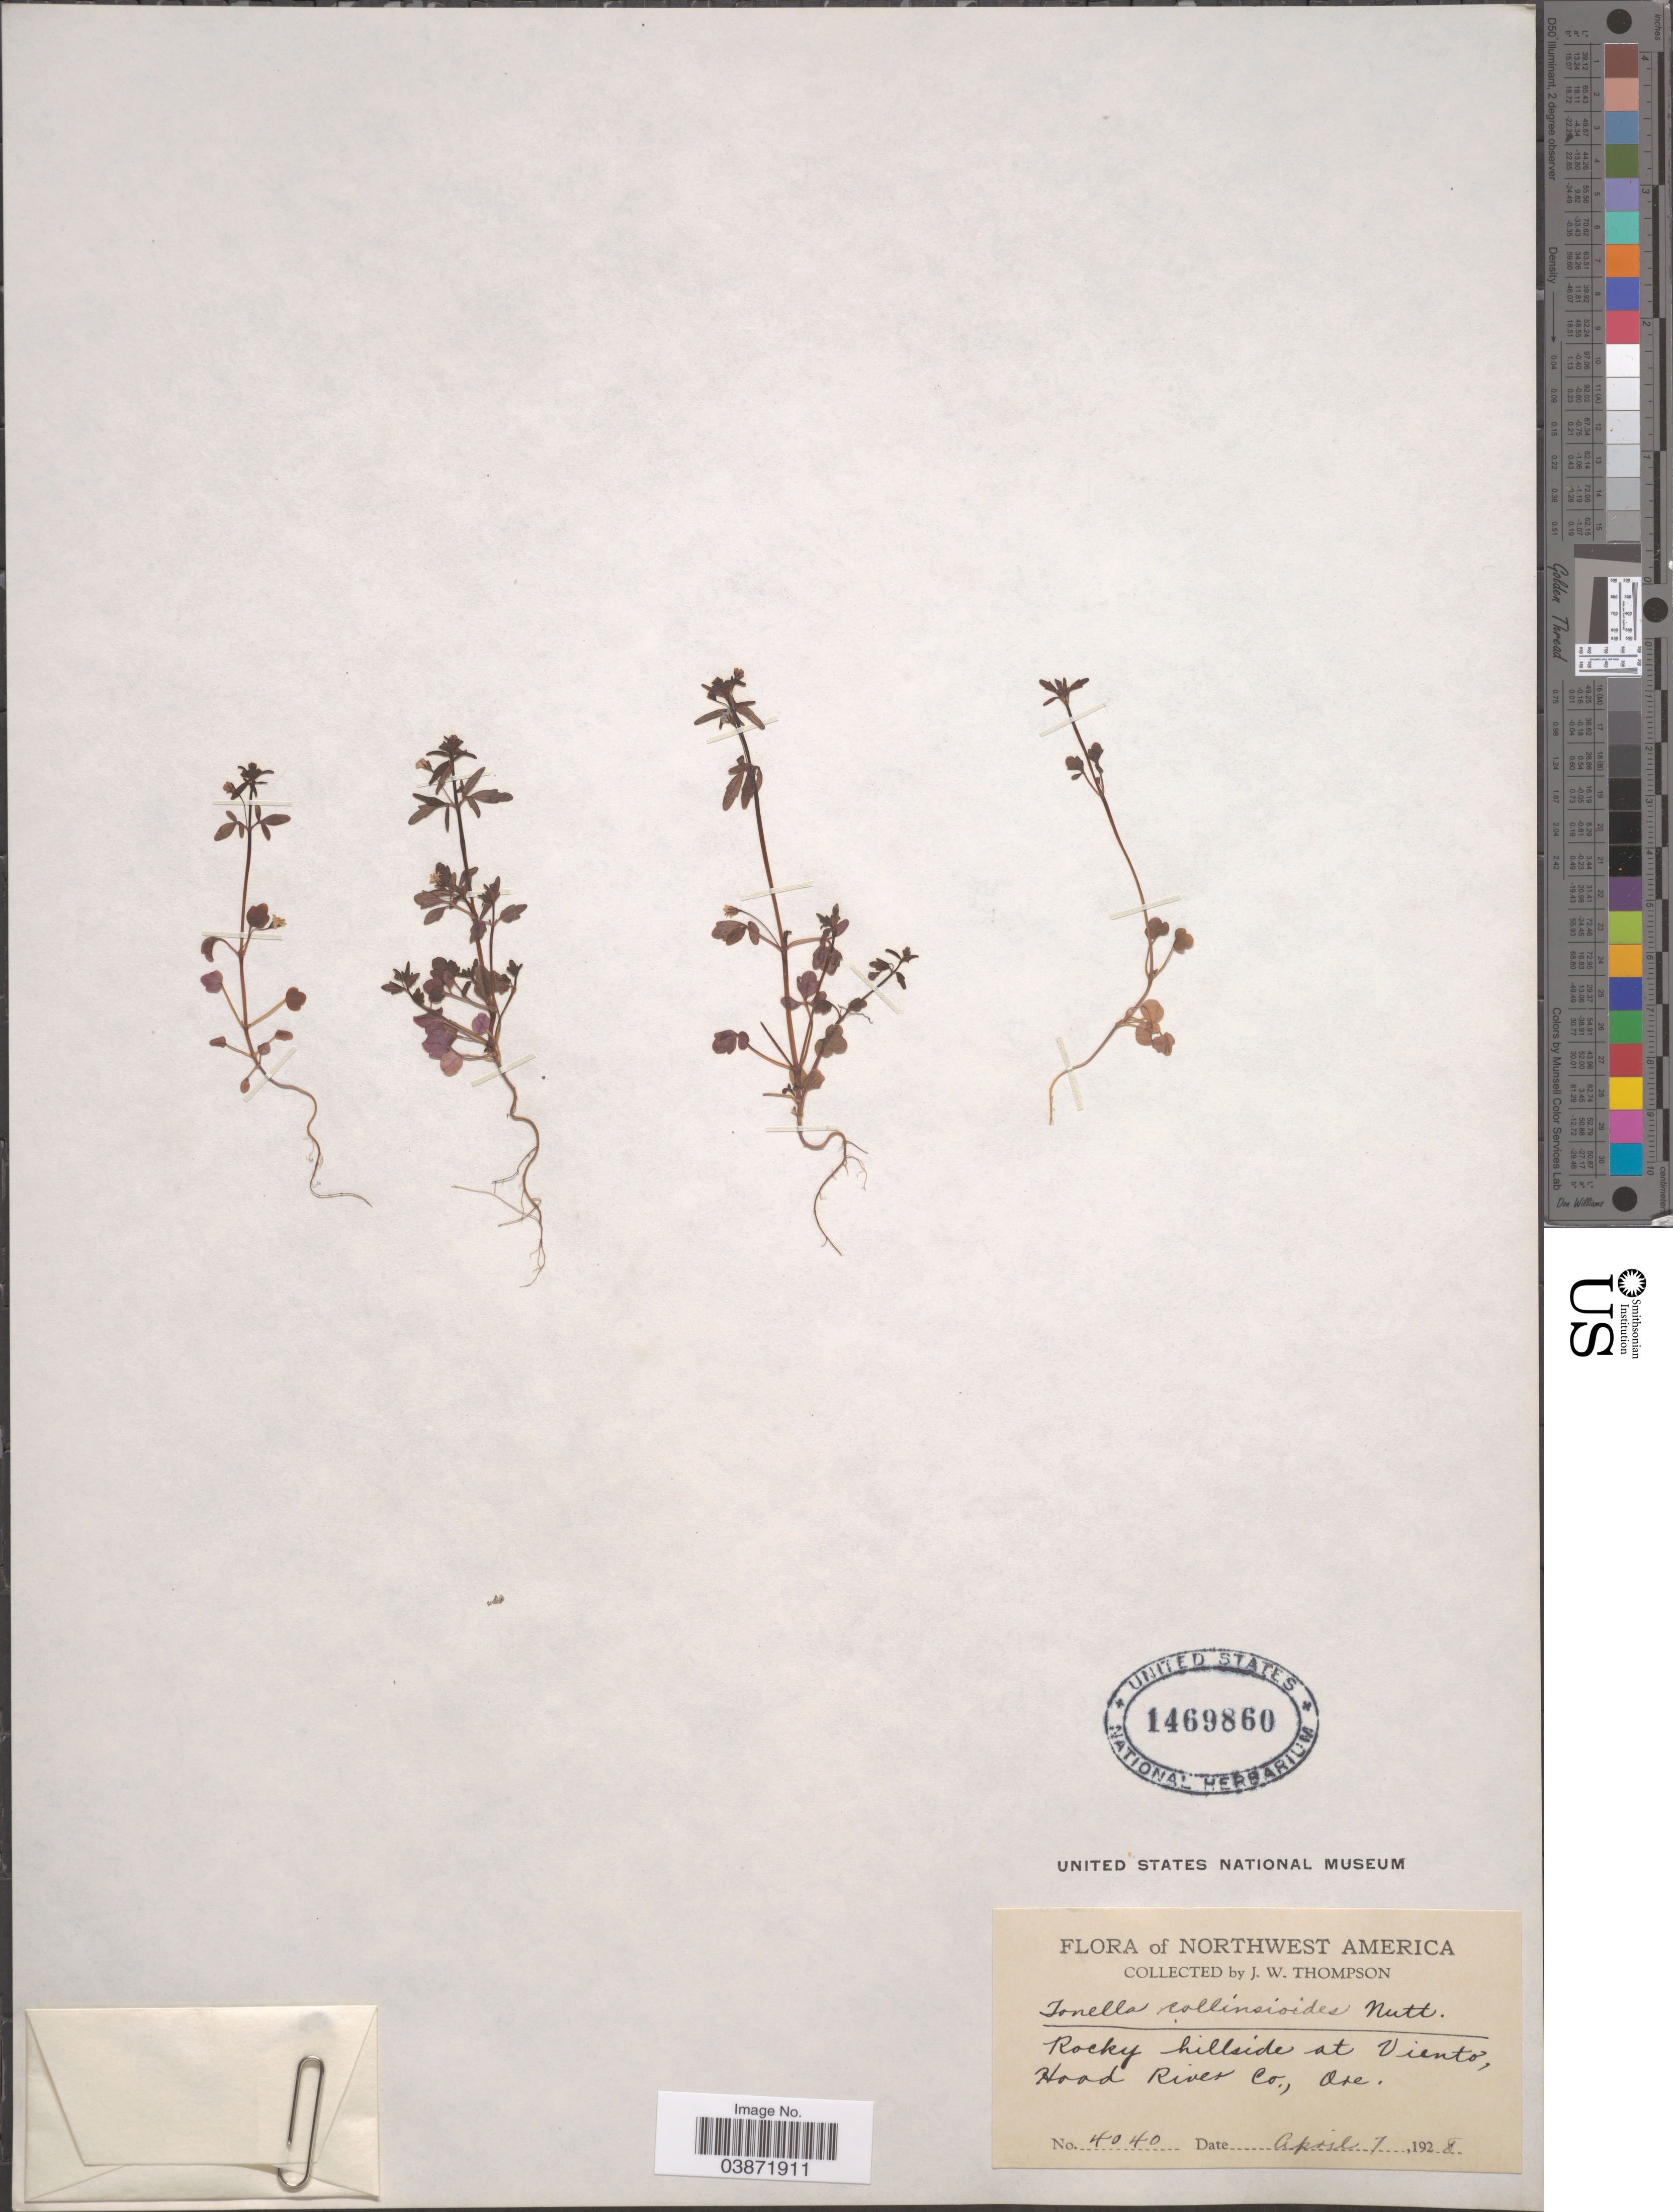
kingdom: Plantae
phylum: Tracheophyta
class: Magnoliopsida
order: Lamiales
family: Plantaginaceae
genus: Tonella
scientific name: Tonella collinsioides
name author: Nutt. ex A. Gray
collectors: J. Thompson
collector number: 4040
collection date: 1928-04-07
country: United States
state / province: Oregon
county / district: Hood River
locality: Northwest America. Viento, Hood River Co.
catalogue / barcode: US 1469860